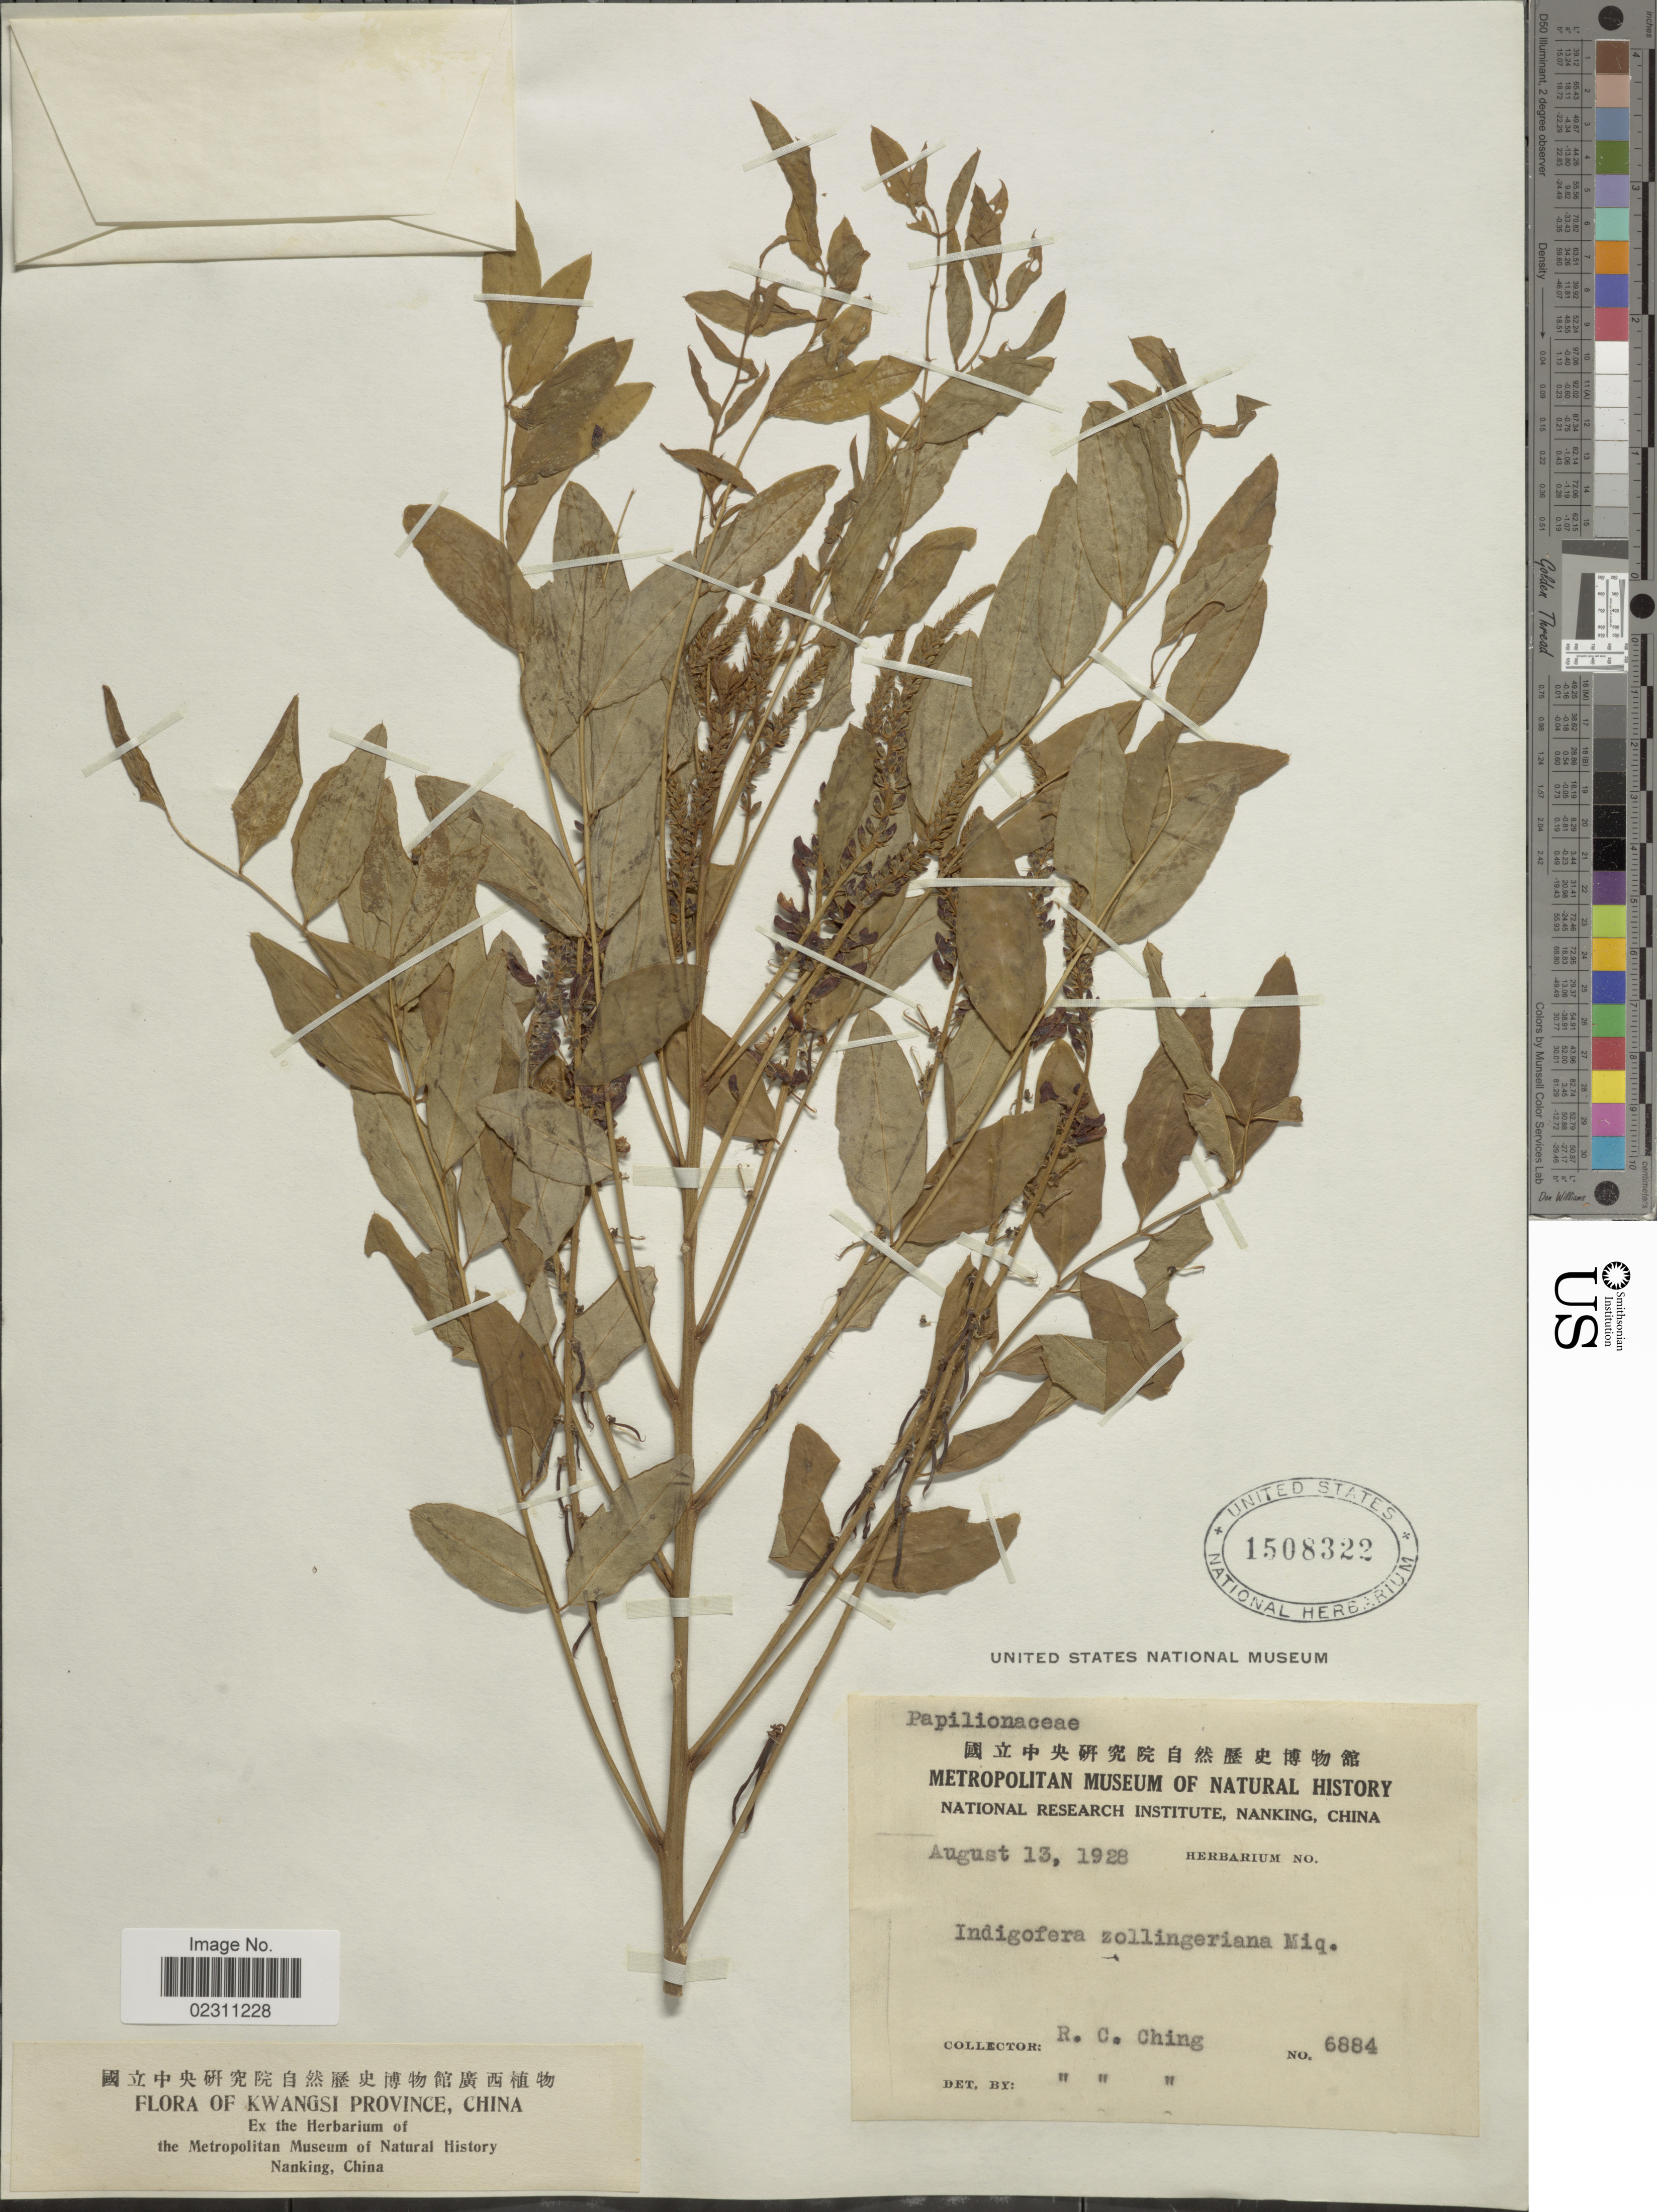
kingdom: Plantae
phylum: Tracheophyta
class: Magnoliopsida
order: Fabales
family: Fabaceae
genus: Indigofera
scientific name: Indigofera zollingeriana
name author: Miq.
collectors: R. C. Ching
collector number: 6884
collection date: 1928-08-13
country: China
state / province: Guangxi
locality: Kwangsi Province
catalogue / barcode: US 1508322